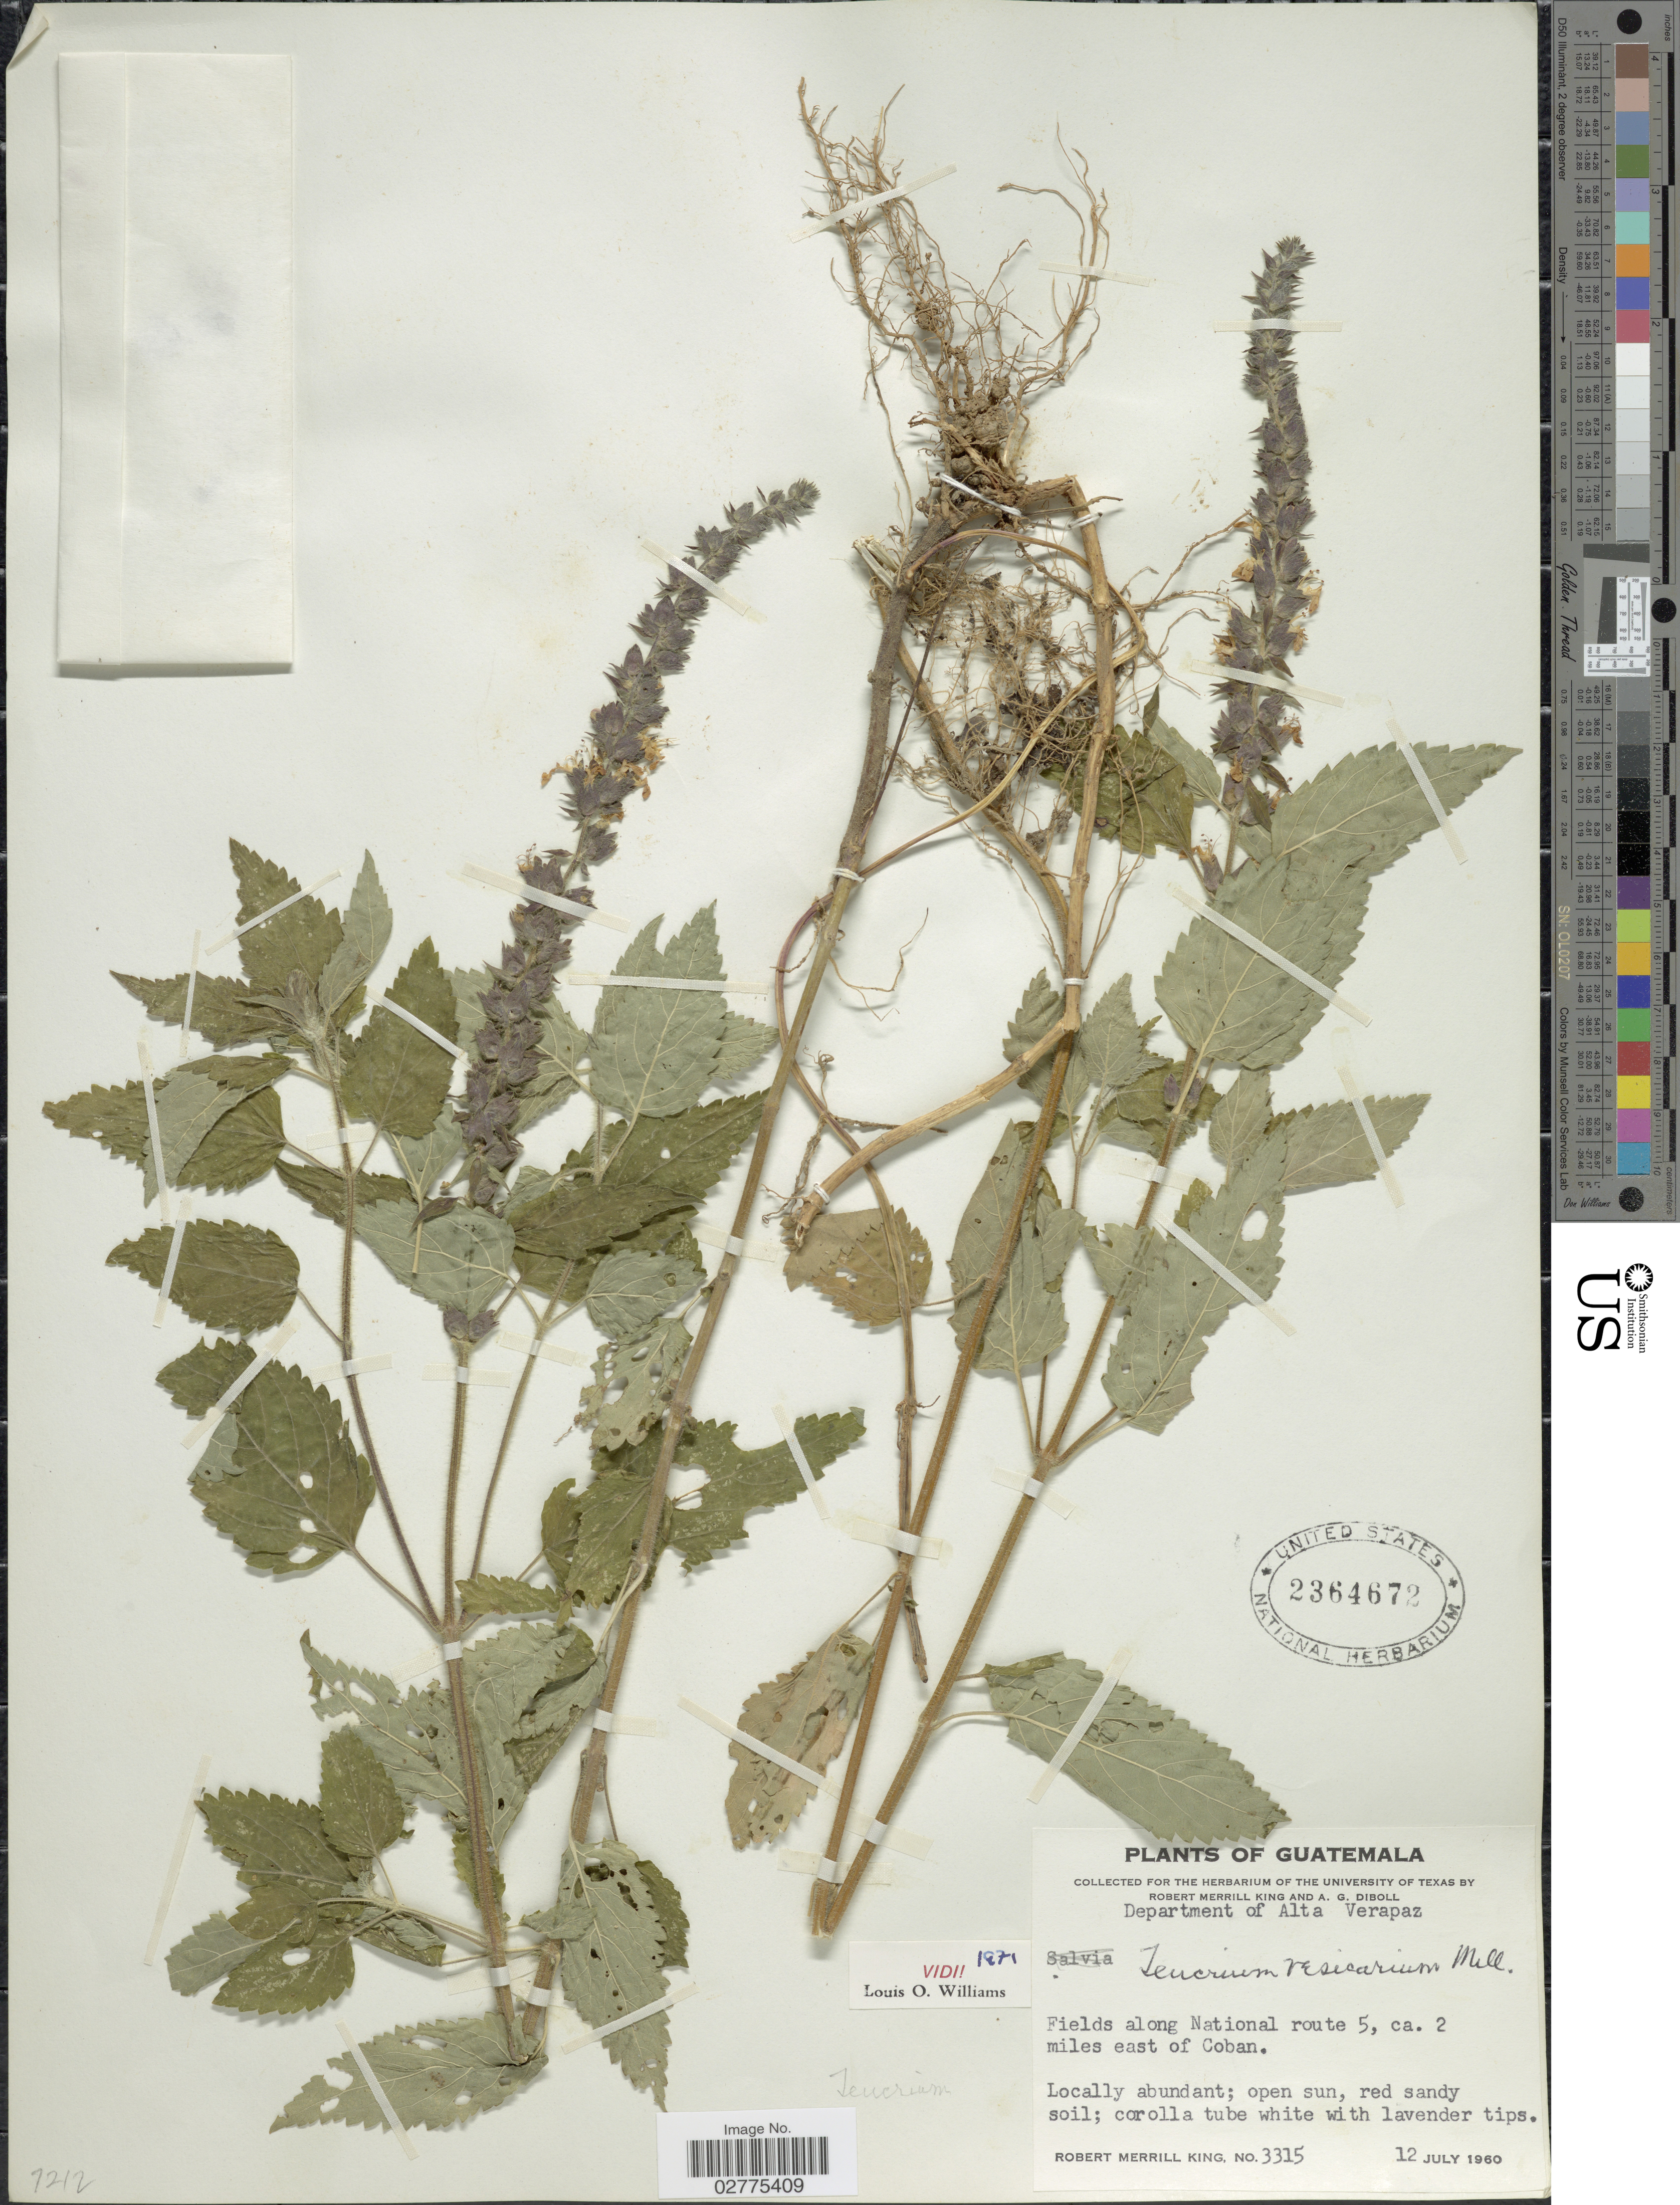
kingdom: Plantae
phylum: Tracheophyta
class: Magnoliopsida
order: Lamiales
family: Lamiaceae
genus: Teucrium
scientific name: Teucrium vesicarium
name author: Mill.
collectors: R. M. King & A. Diboll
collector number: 3315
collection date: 1960-07-12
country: Guatemala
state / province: Alta Verapaz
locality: Department of Alta Verapaz, Fields along National route 5, ca. 2 miles east of Coban.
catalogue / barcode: US 2364672